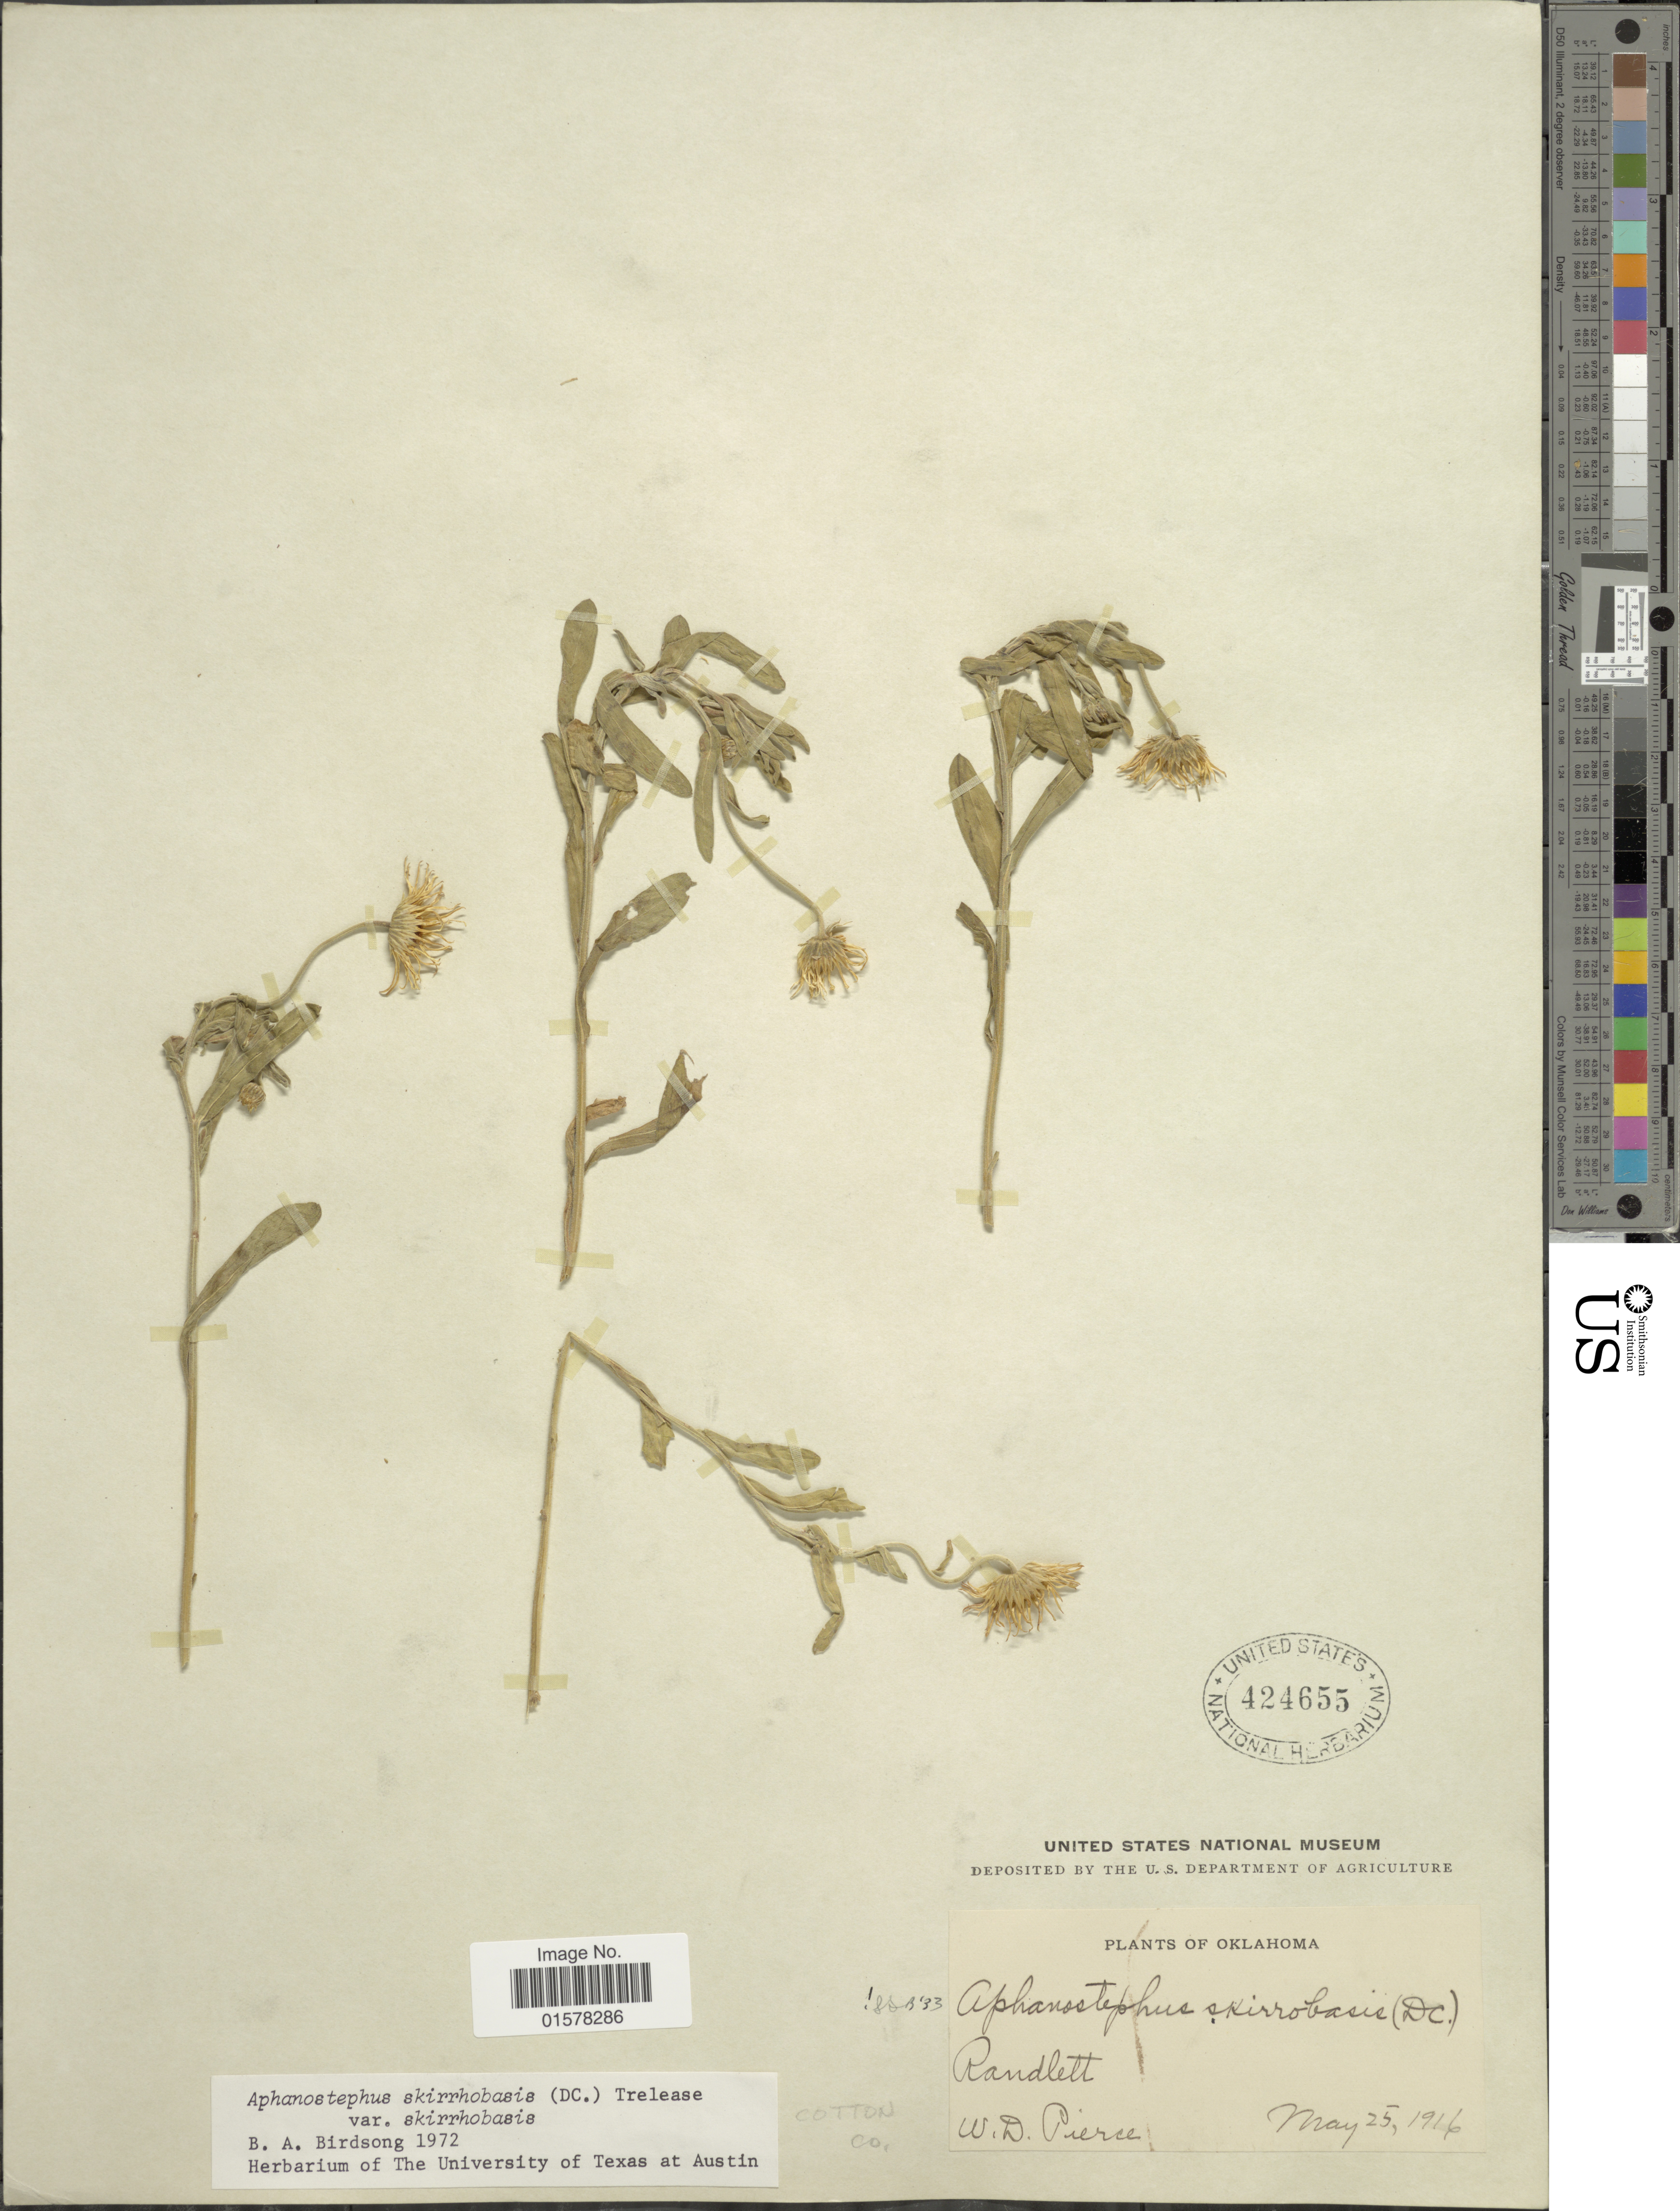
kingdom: Plantae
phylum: Tracheophyta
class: Magnoliopsida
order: Asterales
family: Asteraceae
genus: Aphanostephus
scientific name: Aphanostephus skirrhobasis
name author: (DC.) Trel. ex Coville & Branner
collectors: W. Pierce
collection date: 1916-05-25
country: United States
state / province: Oklahoma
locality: Randlett, Oklahoma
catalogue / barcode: US 424655